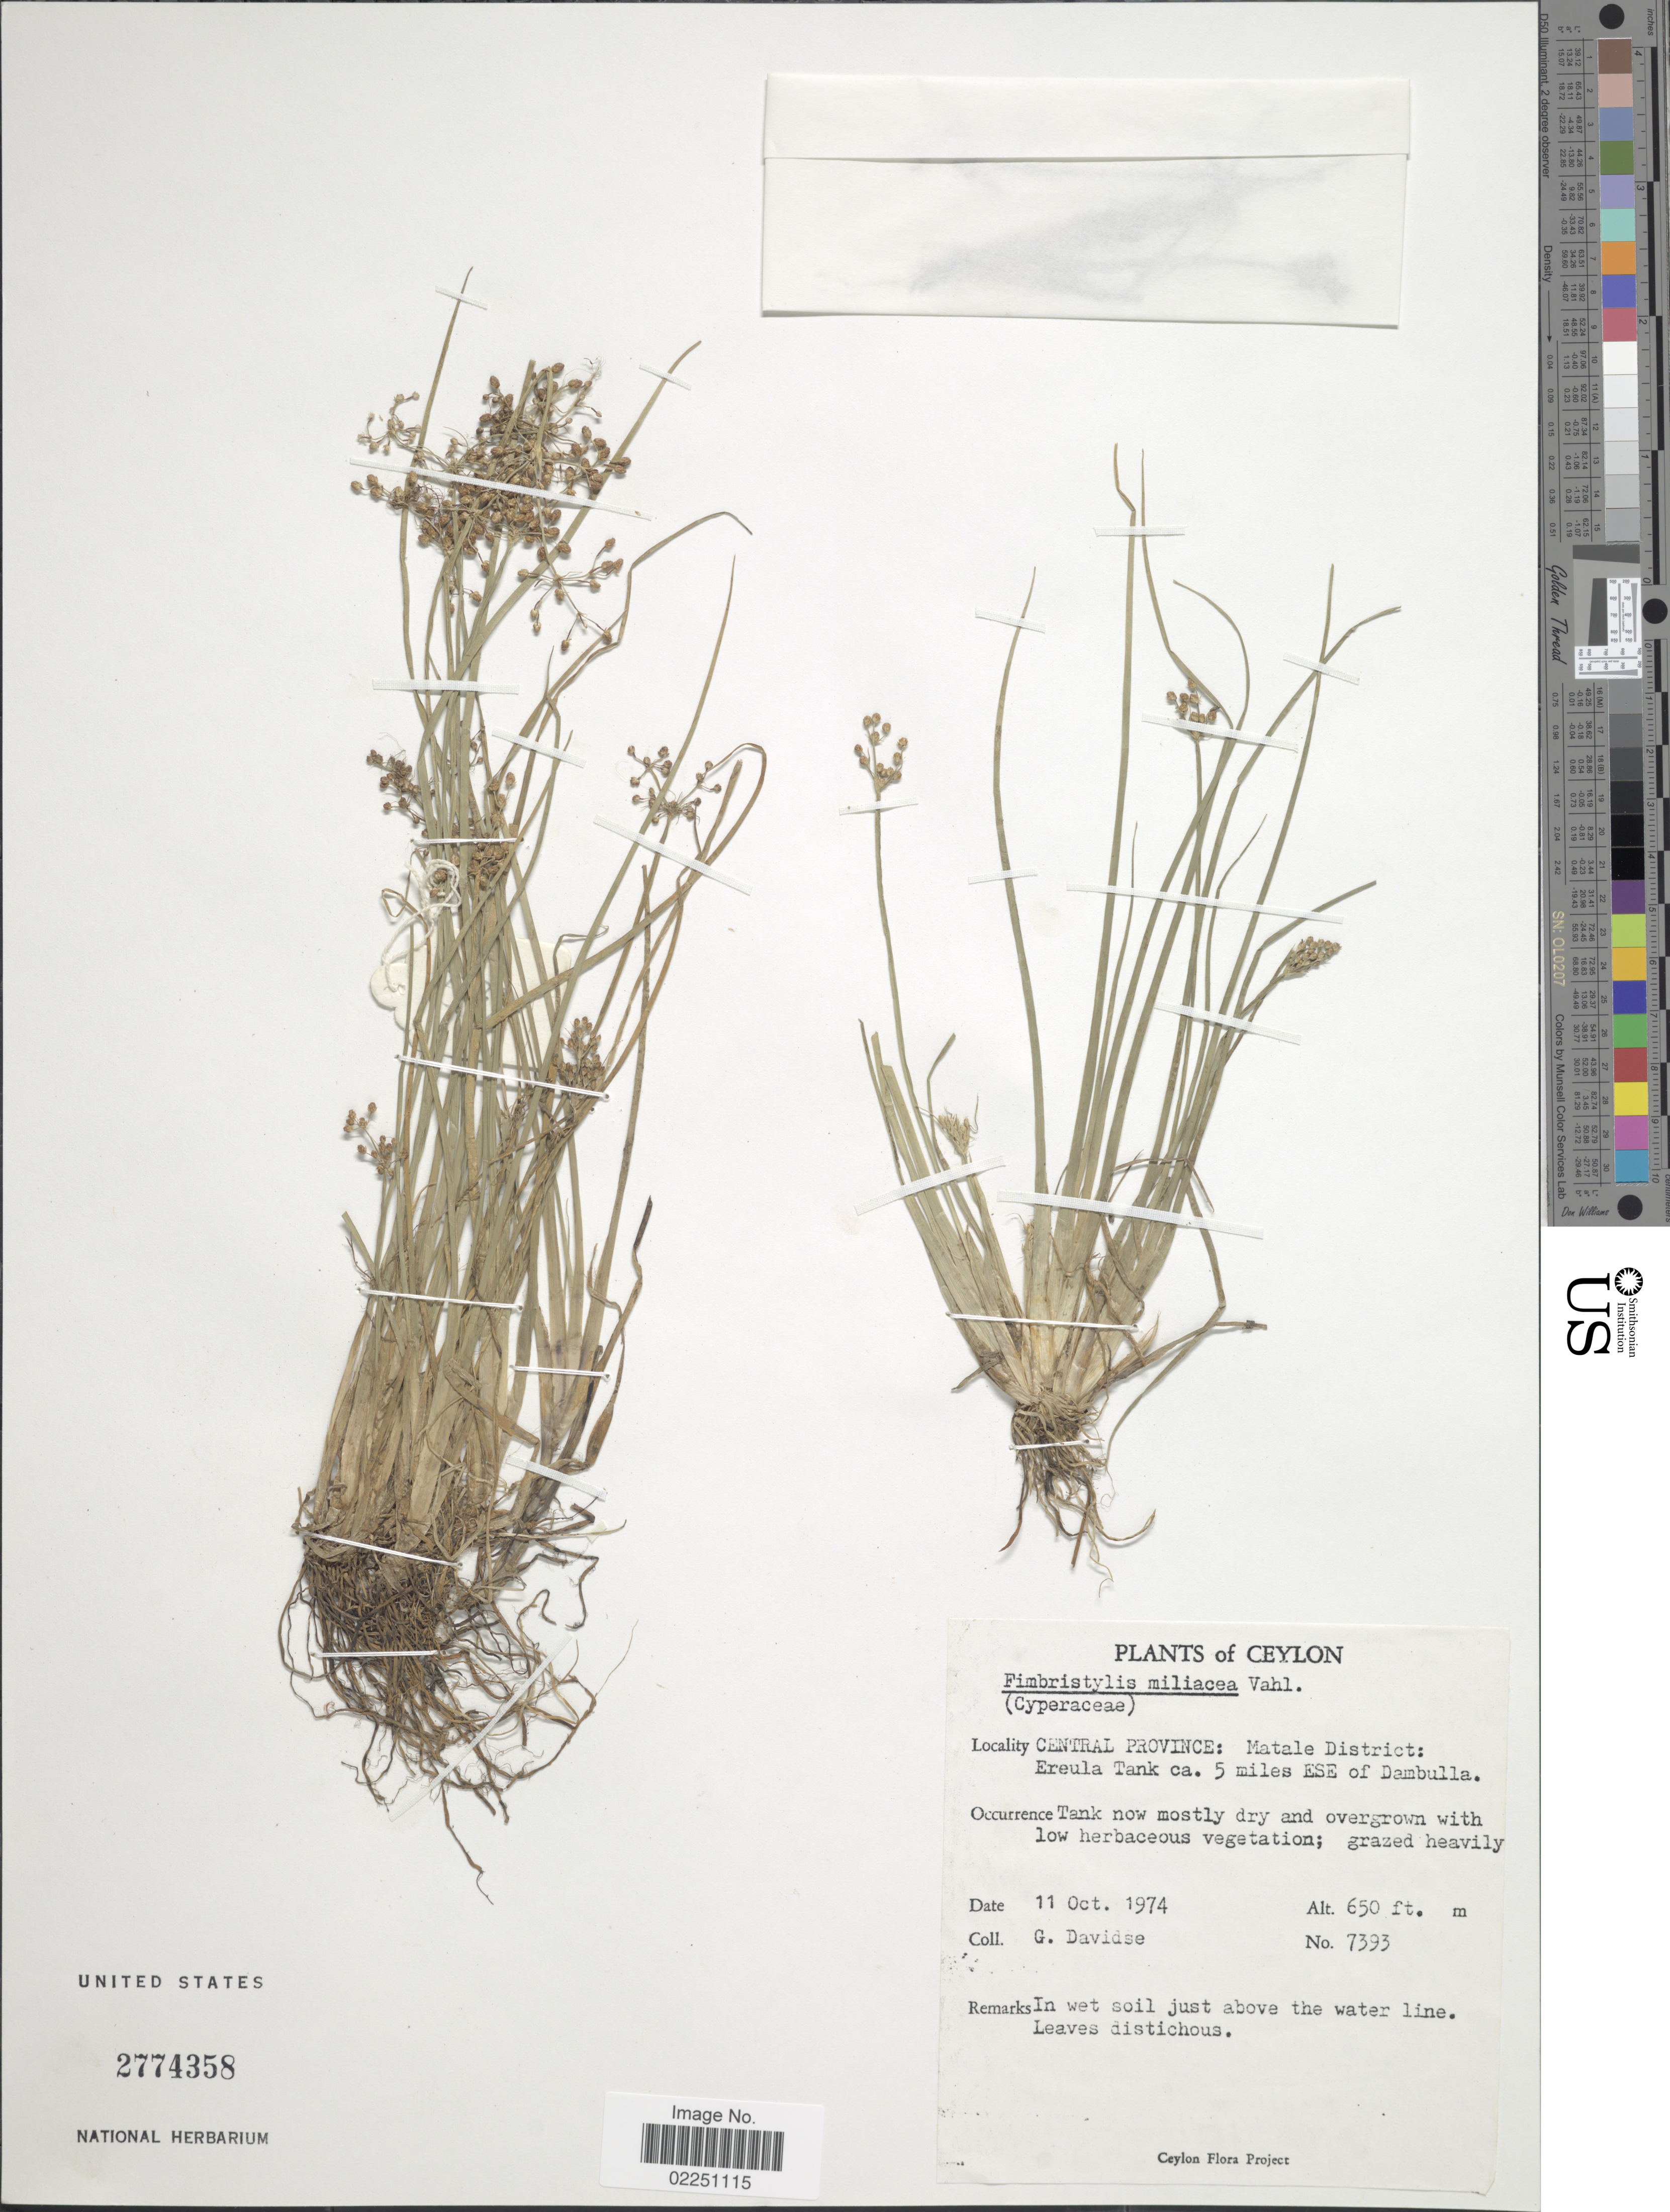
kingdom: Plantae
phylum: Tracheophyta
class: Liliopsida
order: Poales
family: Cyperaceae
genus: Fimbristylis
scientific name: Fimbristylis littoralis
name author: Gaudich.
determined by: Strong, M. T., (US), Smithsonian Institution - National Museum of Natural History (UNITED STATES)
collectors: G. Davidse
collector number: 7393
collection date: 1974-10-11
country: Sri Lanka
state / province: Central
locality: Ceylon. Central Province: Matale District: Ereula Tank ca. 5 miles ESE of Dambulla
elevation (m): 198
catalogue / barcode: US 2774358